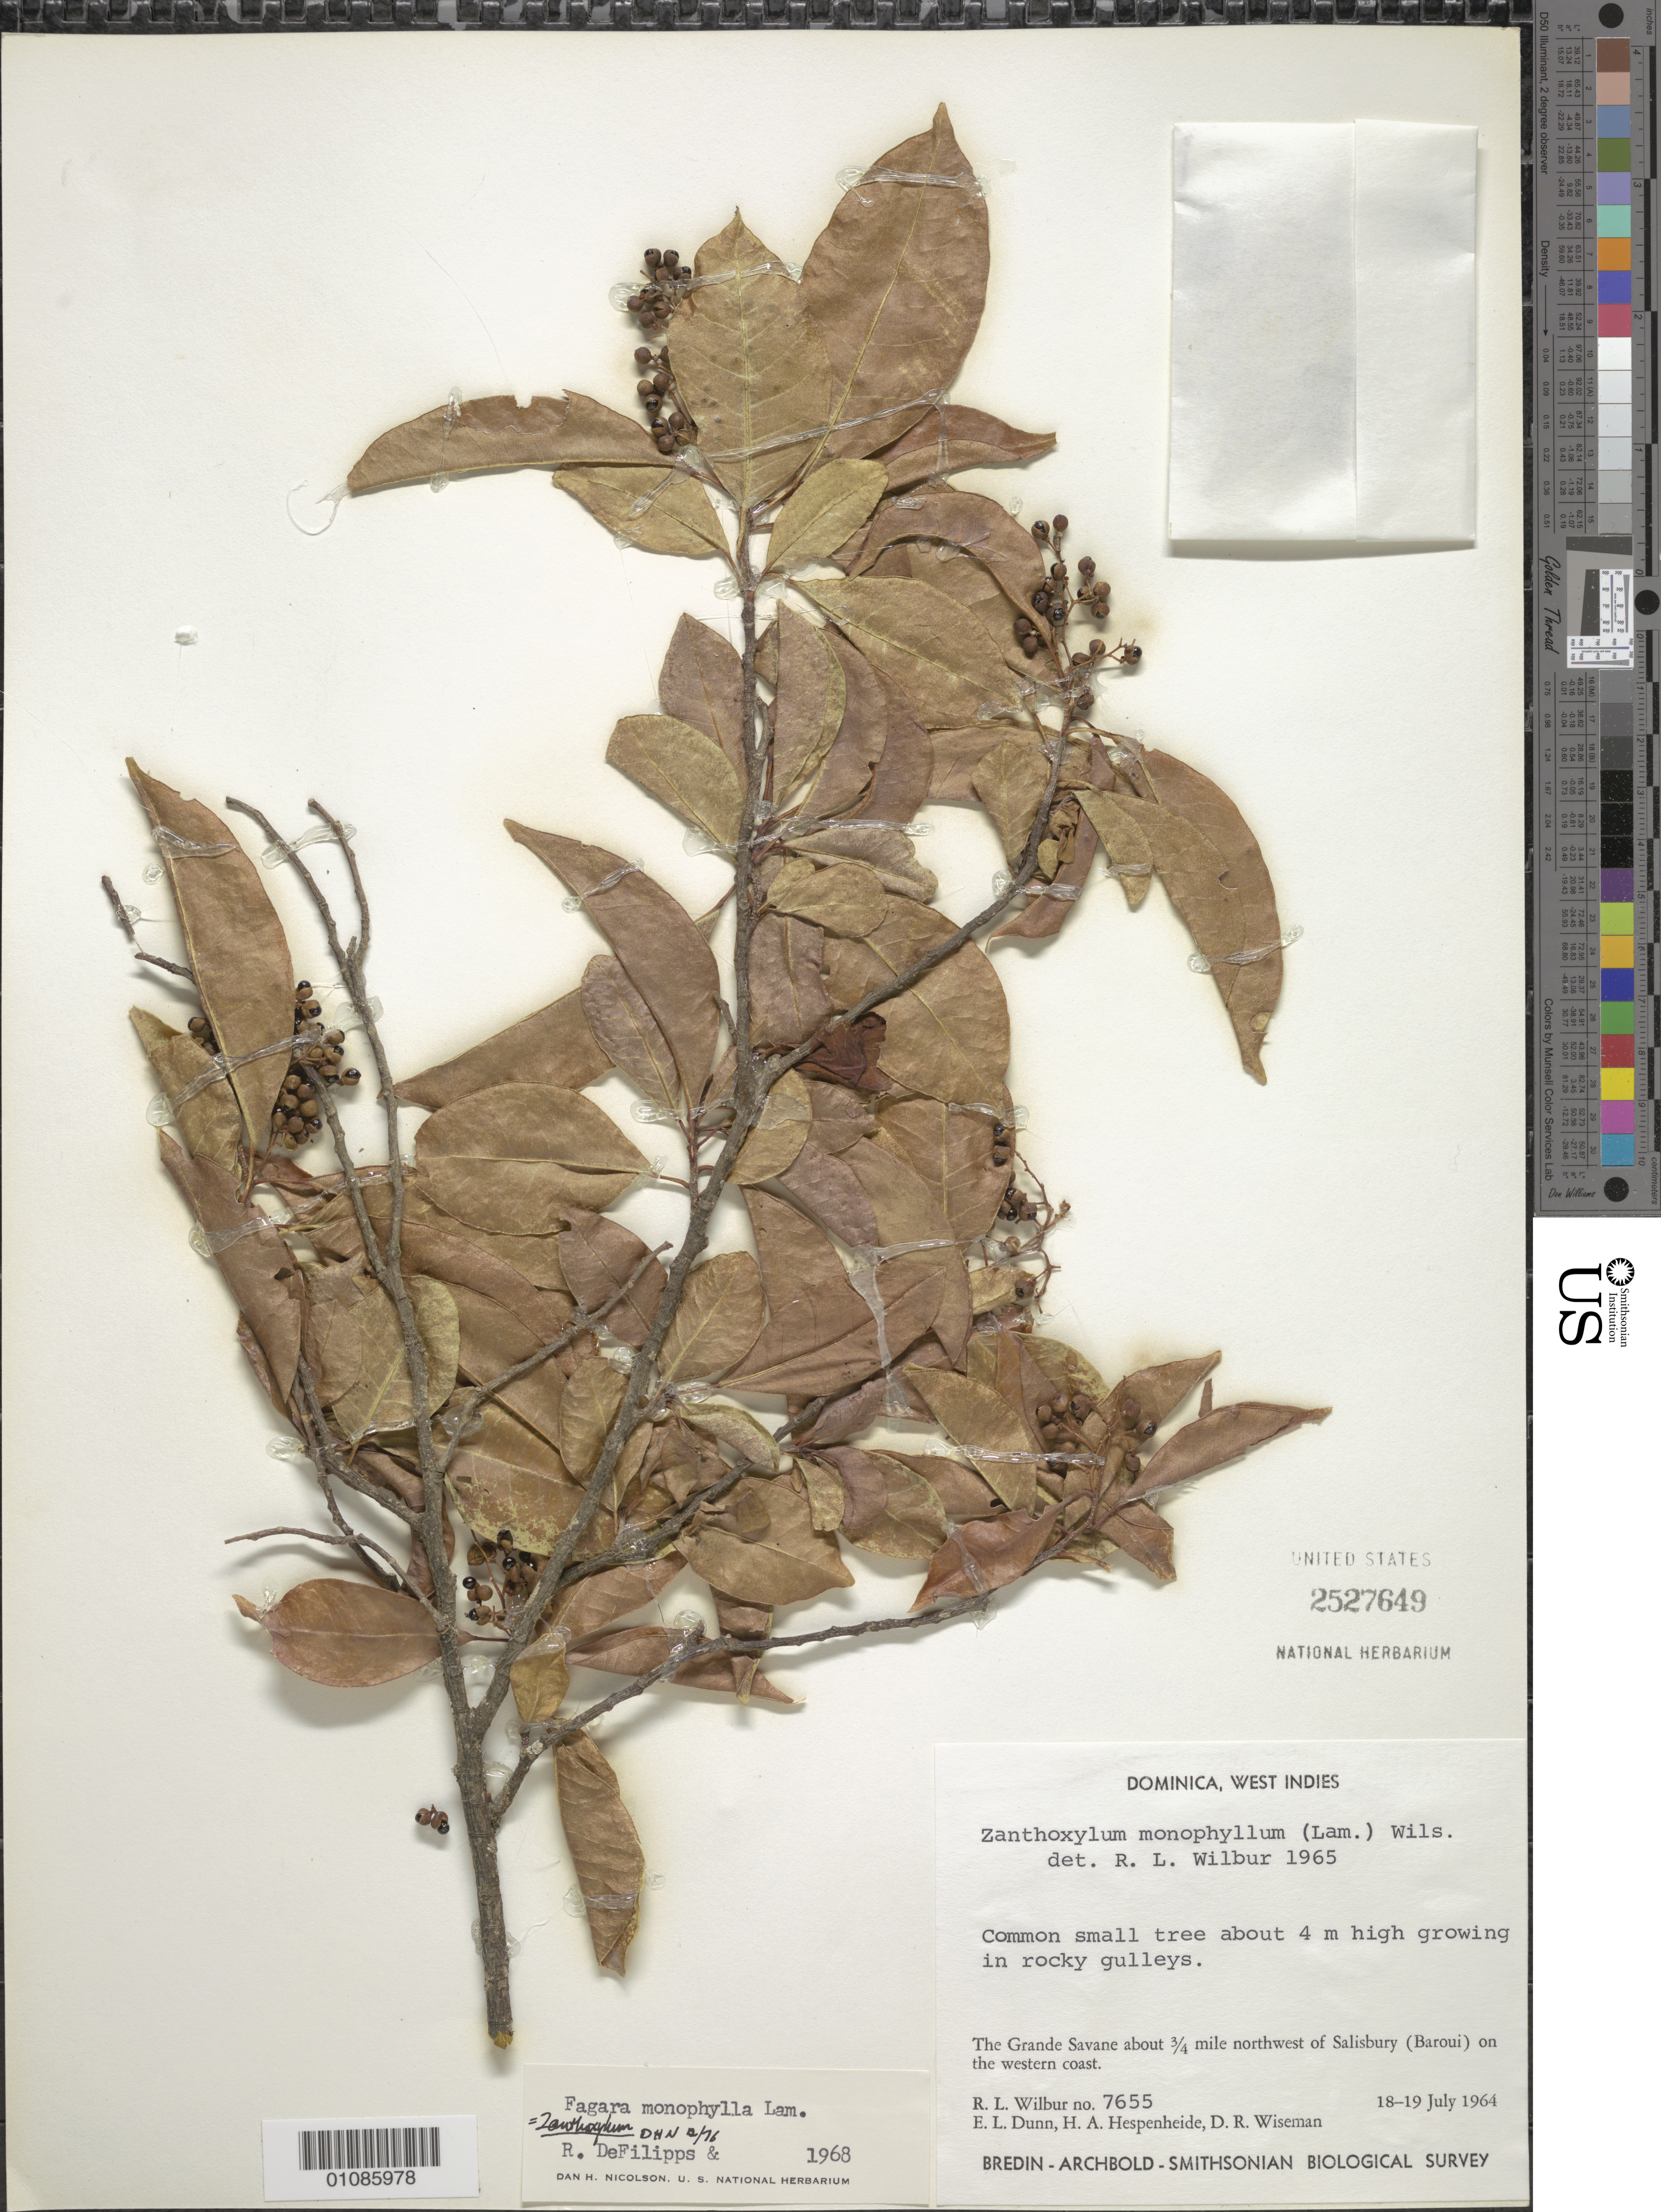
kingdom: Plantae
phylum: Tracheophyta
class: Magnoliopsida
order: Sapindales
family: Rutaceae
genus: Zanthoxylum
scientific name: Zanthoxylum monophyllum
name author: (Lam.) P. Wilson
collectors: R. L. Wilbur, E. Dunn, H. A. Hespenheide & D. R. Wiseman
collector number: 7655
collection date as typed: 18 Jul 1964 to 19 Jul 1964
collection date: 1964-07-18/1964-07-19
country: Dominica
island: Dominica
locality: The grande Savaneabout 3/4miles NW of Salisbury on the western coast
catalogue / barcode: US 2527649